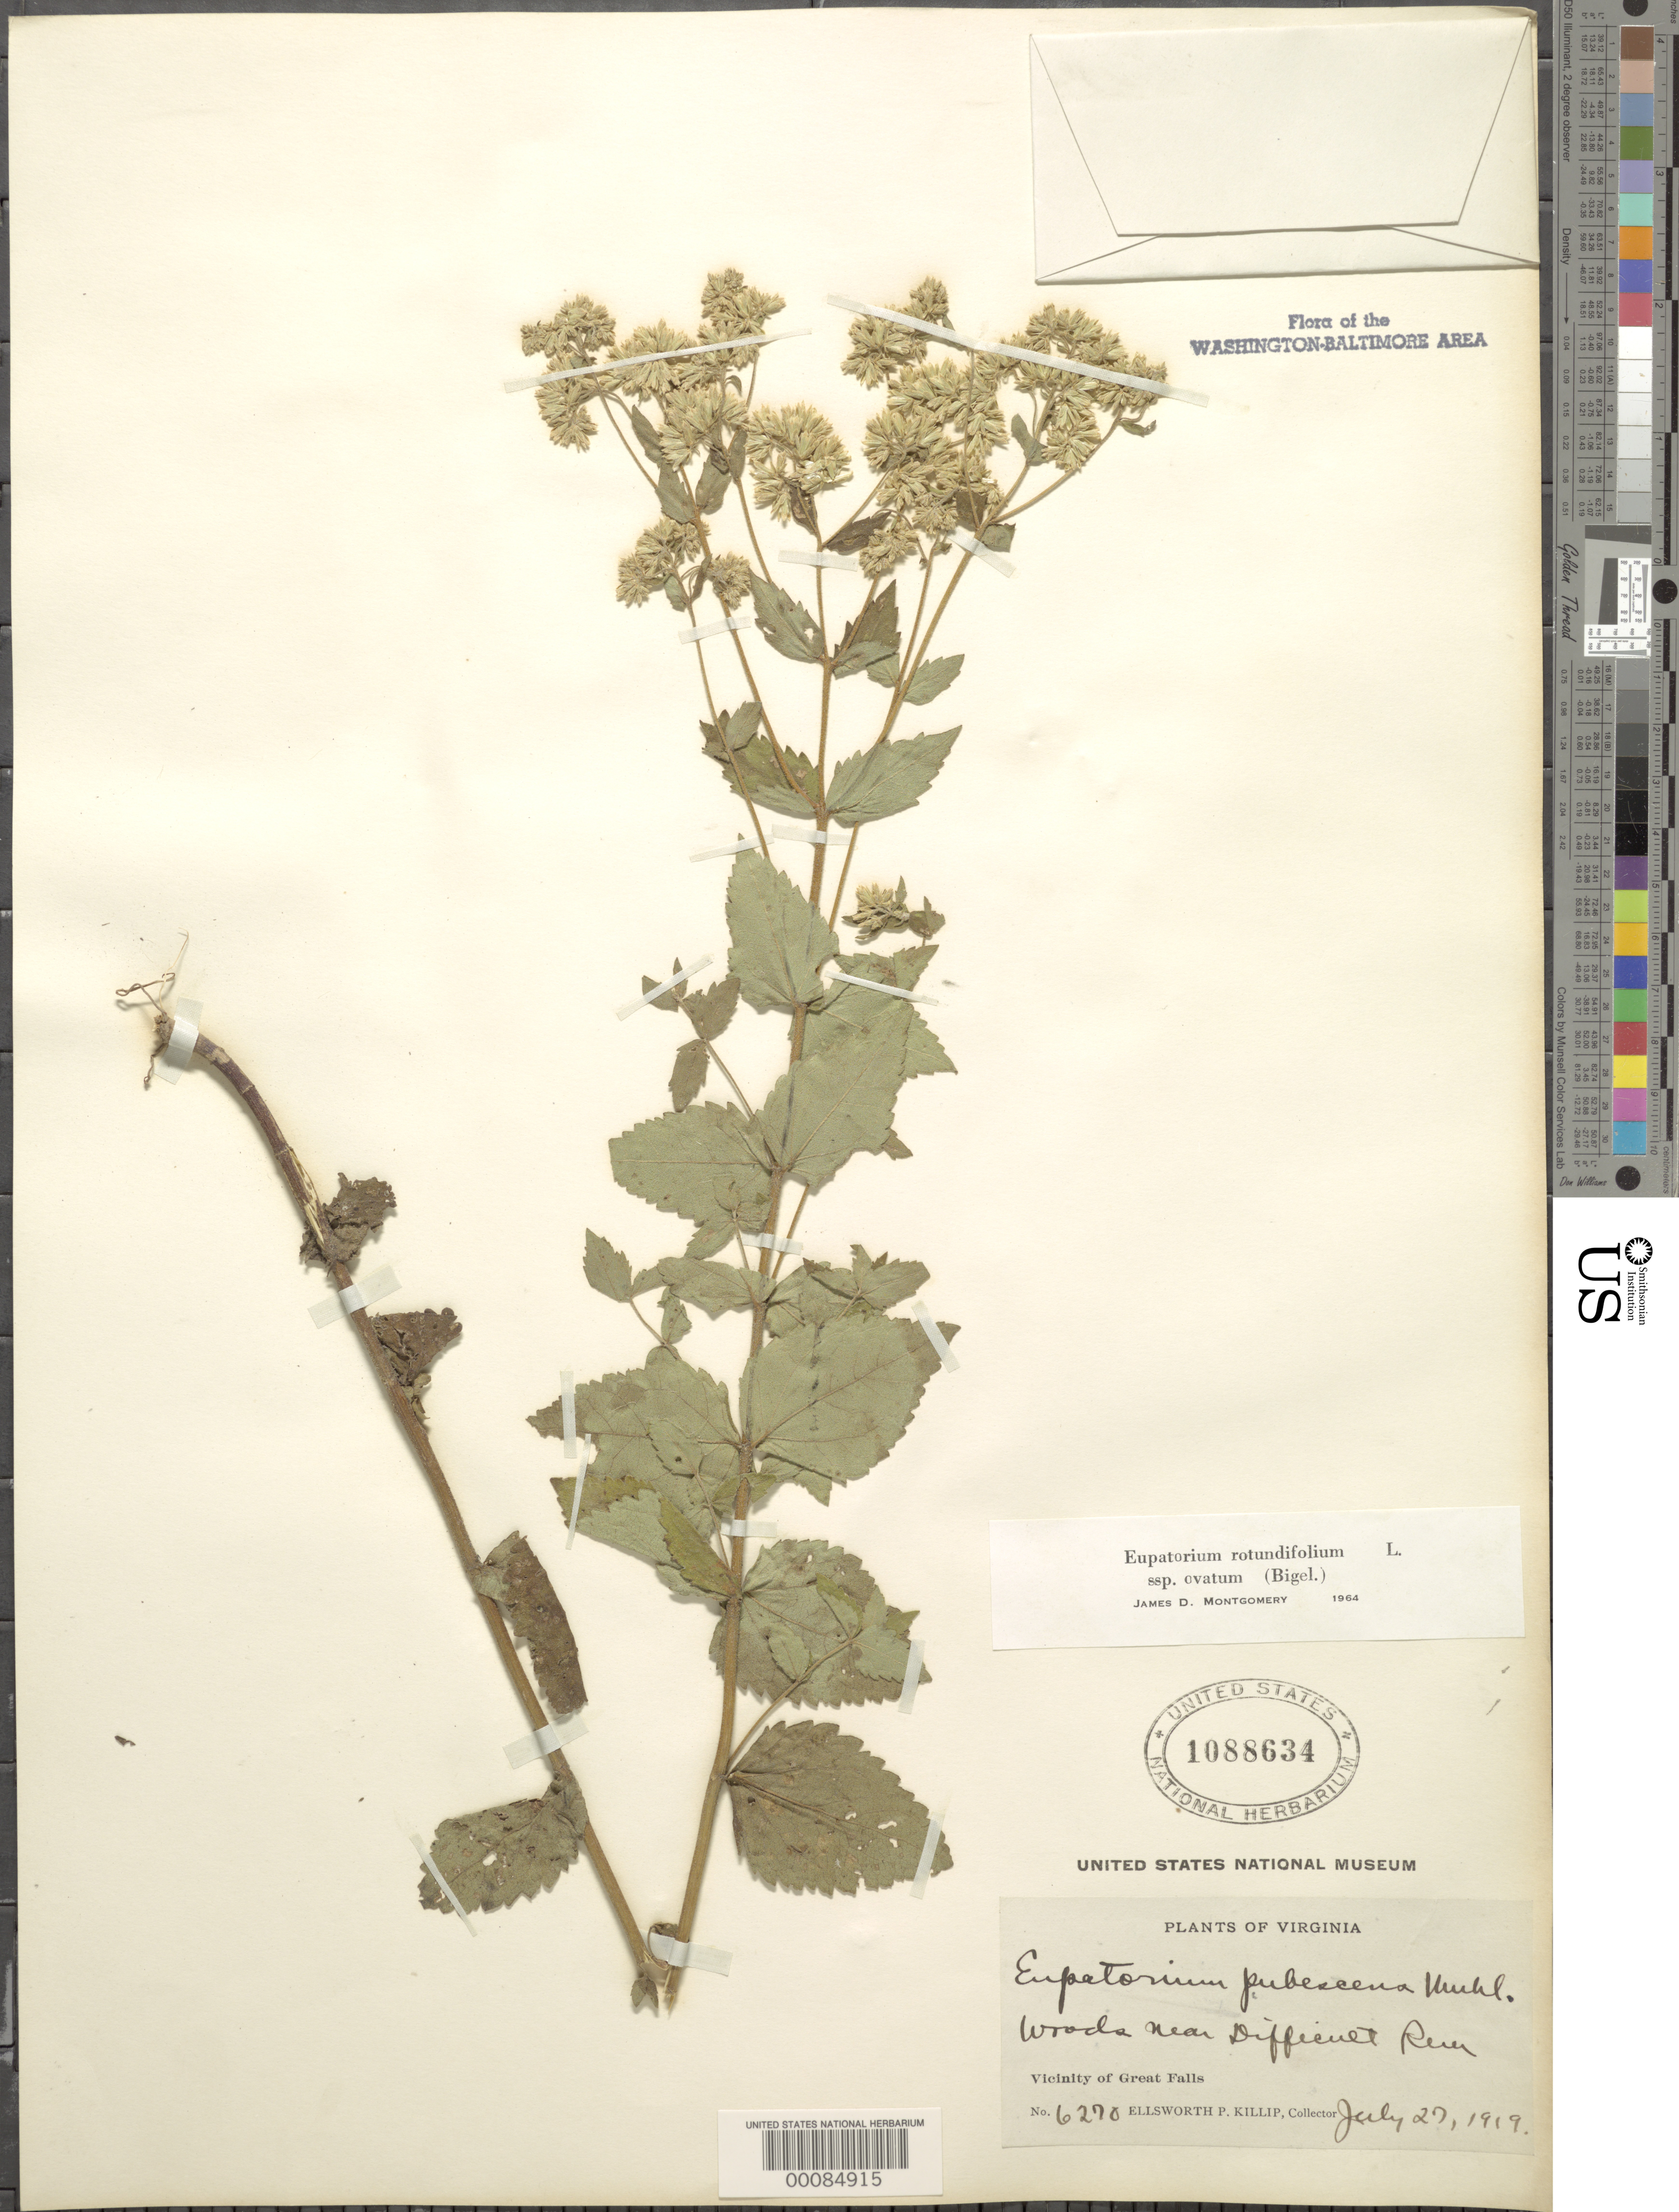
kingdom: Plantae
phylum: Tracheophyta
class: Magnoliopsida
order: Asterales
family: Asteraceae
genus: Eupatorium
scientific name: Eupatorium rotundifolium var. ovatum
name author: (Bigelow) J.D. Montgom. & Fairbrothers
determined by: Montgomery, J. D.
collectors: E. P. Killip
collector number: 6270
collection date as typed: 27 Jul 1919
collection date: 1919-07-27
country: United States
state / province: Virginia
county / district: Fairfax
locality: Difficult Run vicinity C. & O. Canal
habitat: Woods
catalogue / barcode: US 1088634